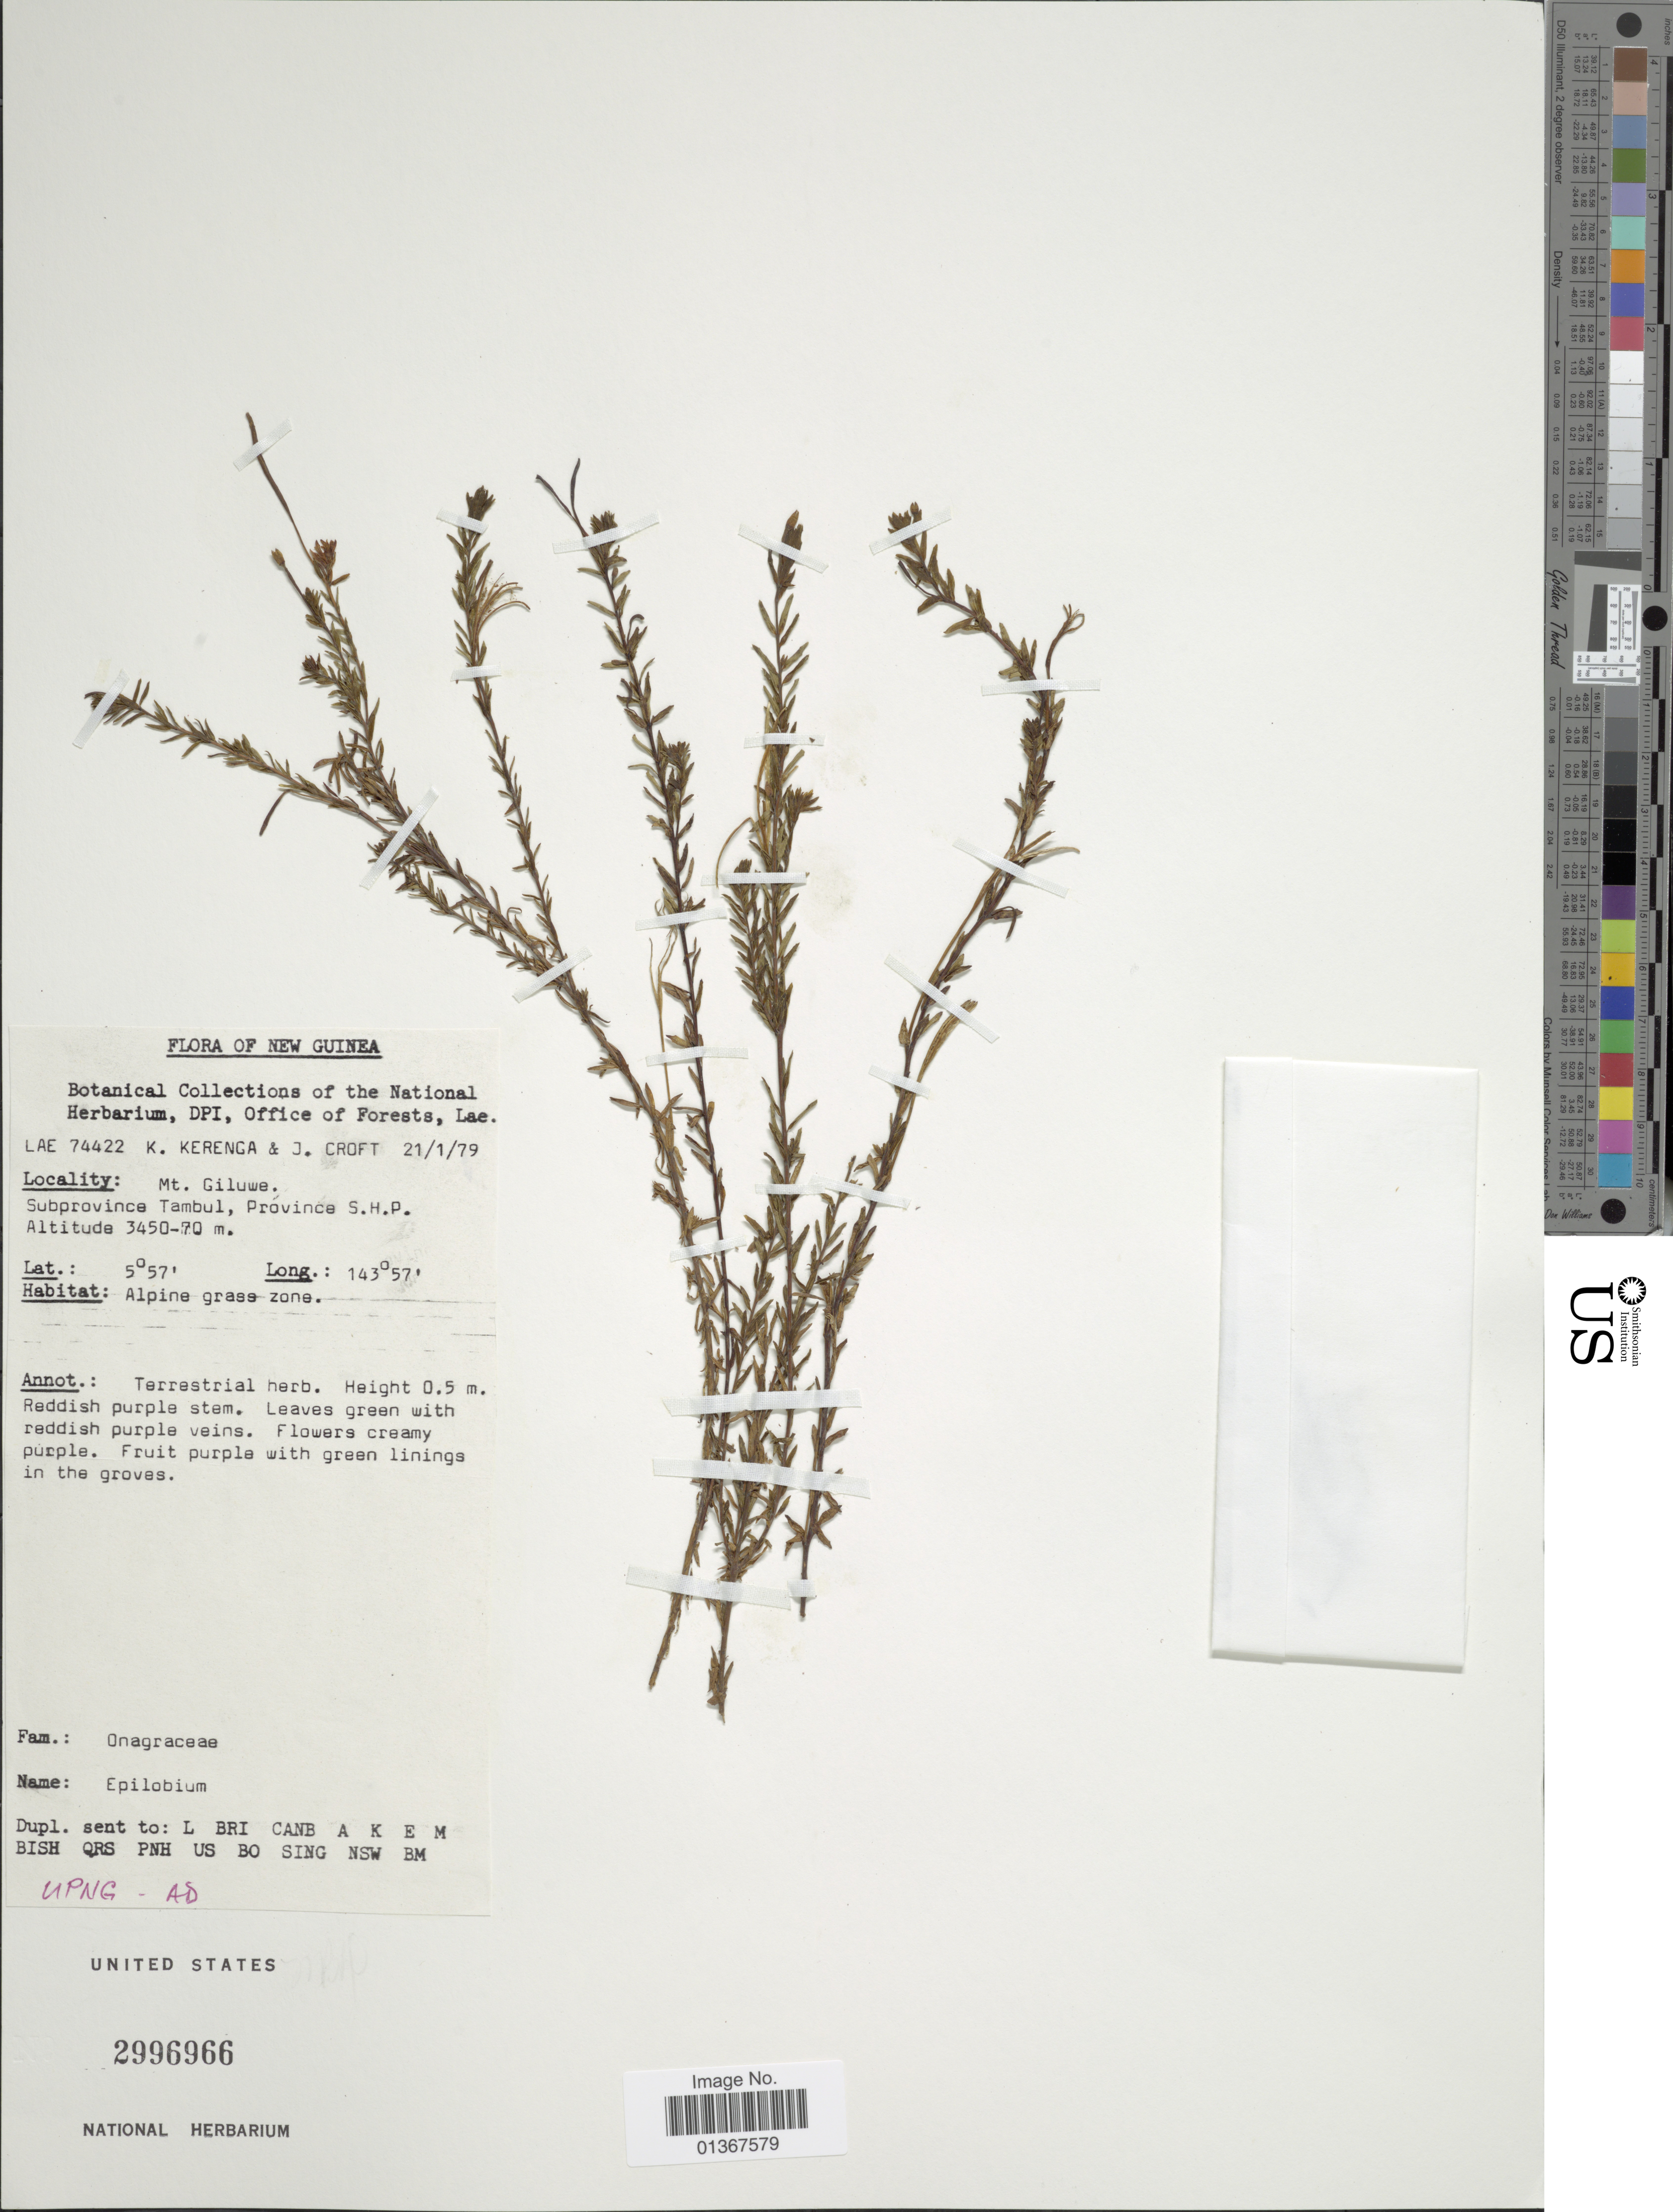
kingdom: Plantae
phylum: Tracheophyta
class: Magnoliopsida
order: Myrtales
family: Onagraceae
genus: Epilobium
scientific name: Epilobium sp.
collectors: K. Kerenga & J. Croft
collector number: LAE 74422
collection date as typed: Transcribed d/m/y: 21/1/79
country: Papua New Guinea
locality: Mt. Giluwe. Subprovince Tambul, Province S.H.P.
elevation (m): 3450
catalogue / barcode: US 2996966